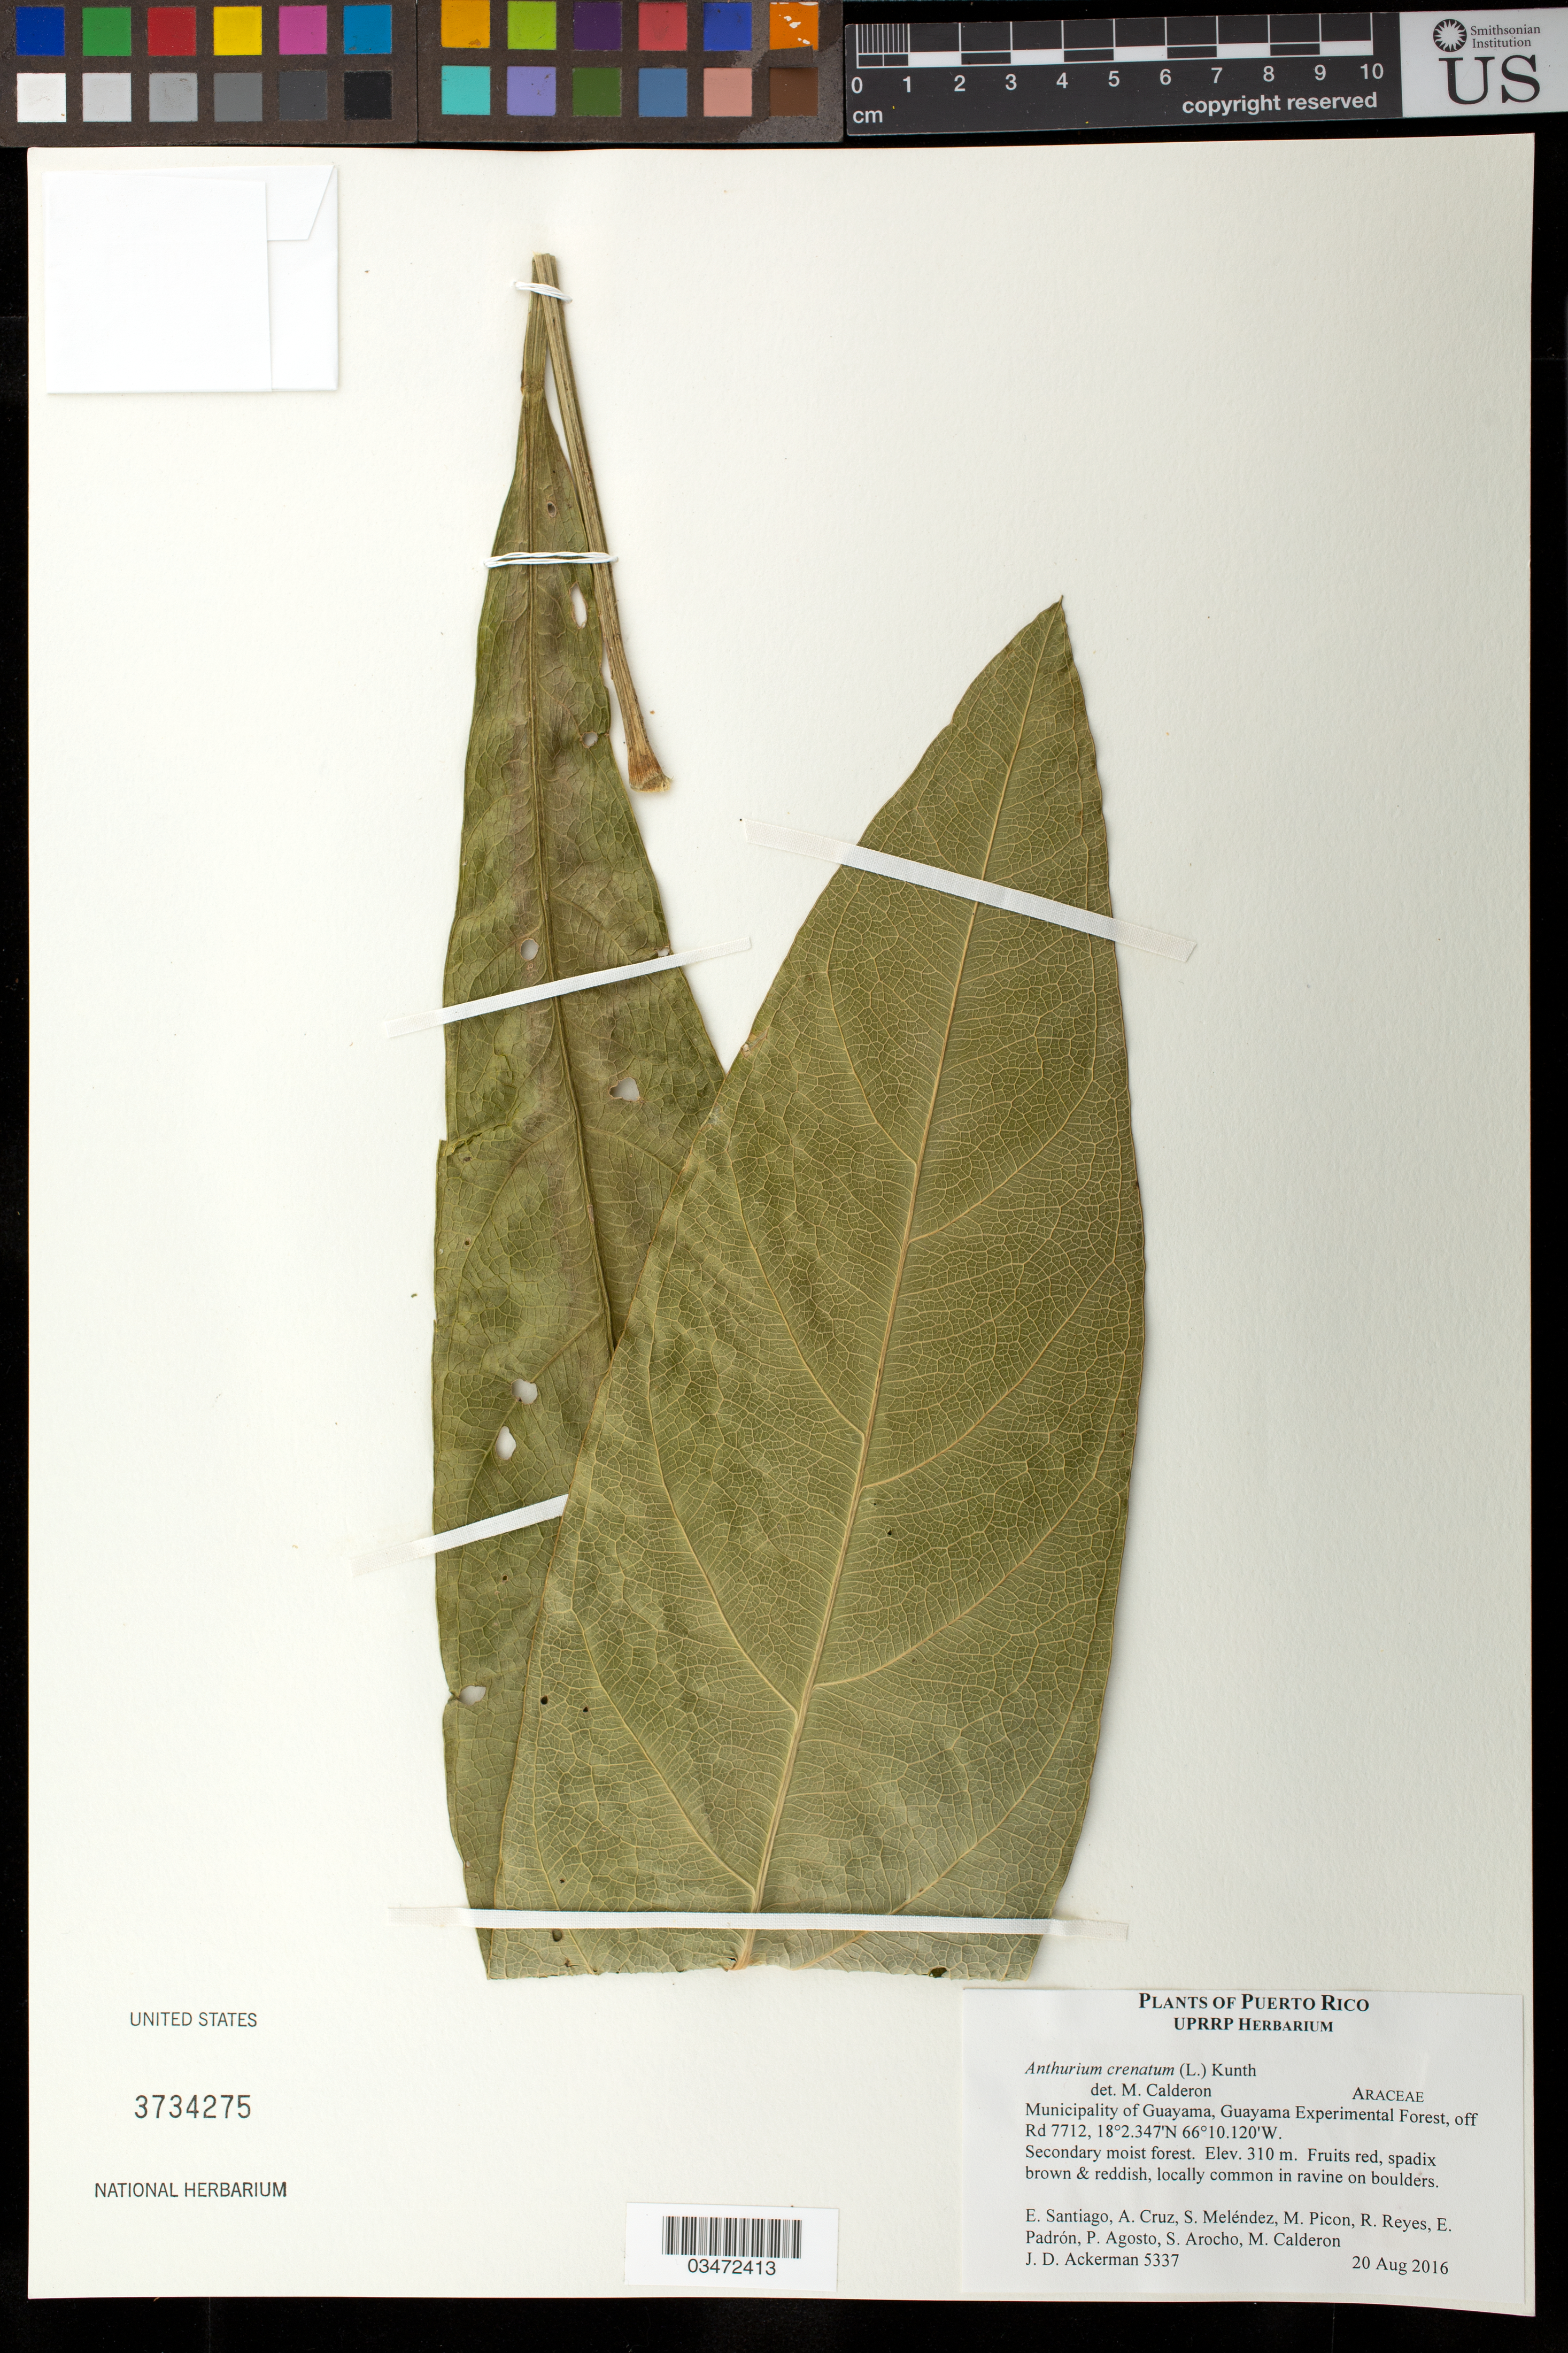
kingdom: Plantae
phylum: Tracheophyta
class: Liliopsida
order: Alismatales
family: Araceae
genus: Anthurium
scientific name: Anthurium crenatum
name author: (L.) Kunth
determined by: Calderon, M.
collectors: E. Santiago, A. Cruz, M. Melendez, M. Picon, R. Reyes, E. Padrón, P. Agosto, S. Arocho, M. Calderon & J. D. Ackerman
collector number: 5337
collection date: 2016-08-20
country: Puerto Rico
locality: Mun. Guayama, Guayama Experimental Forest, off Rd 7712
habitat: Secondary moist forest. Locally common in ravine on boulders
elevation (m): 310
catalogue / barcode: US 3734275